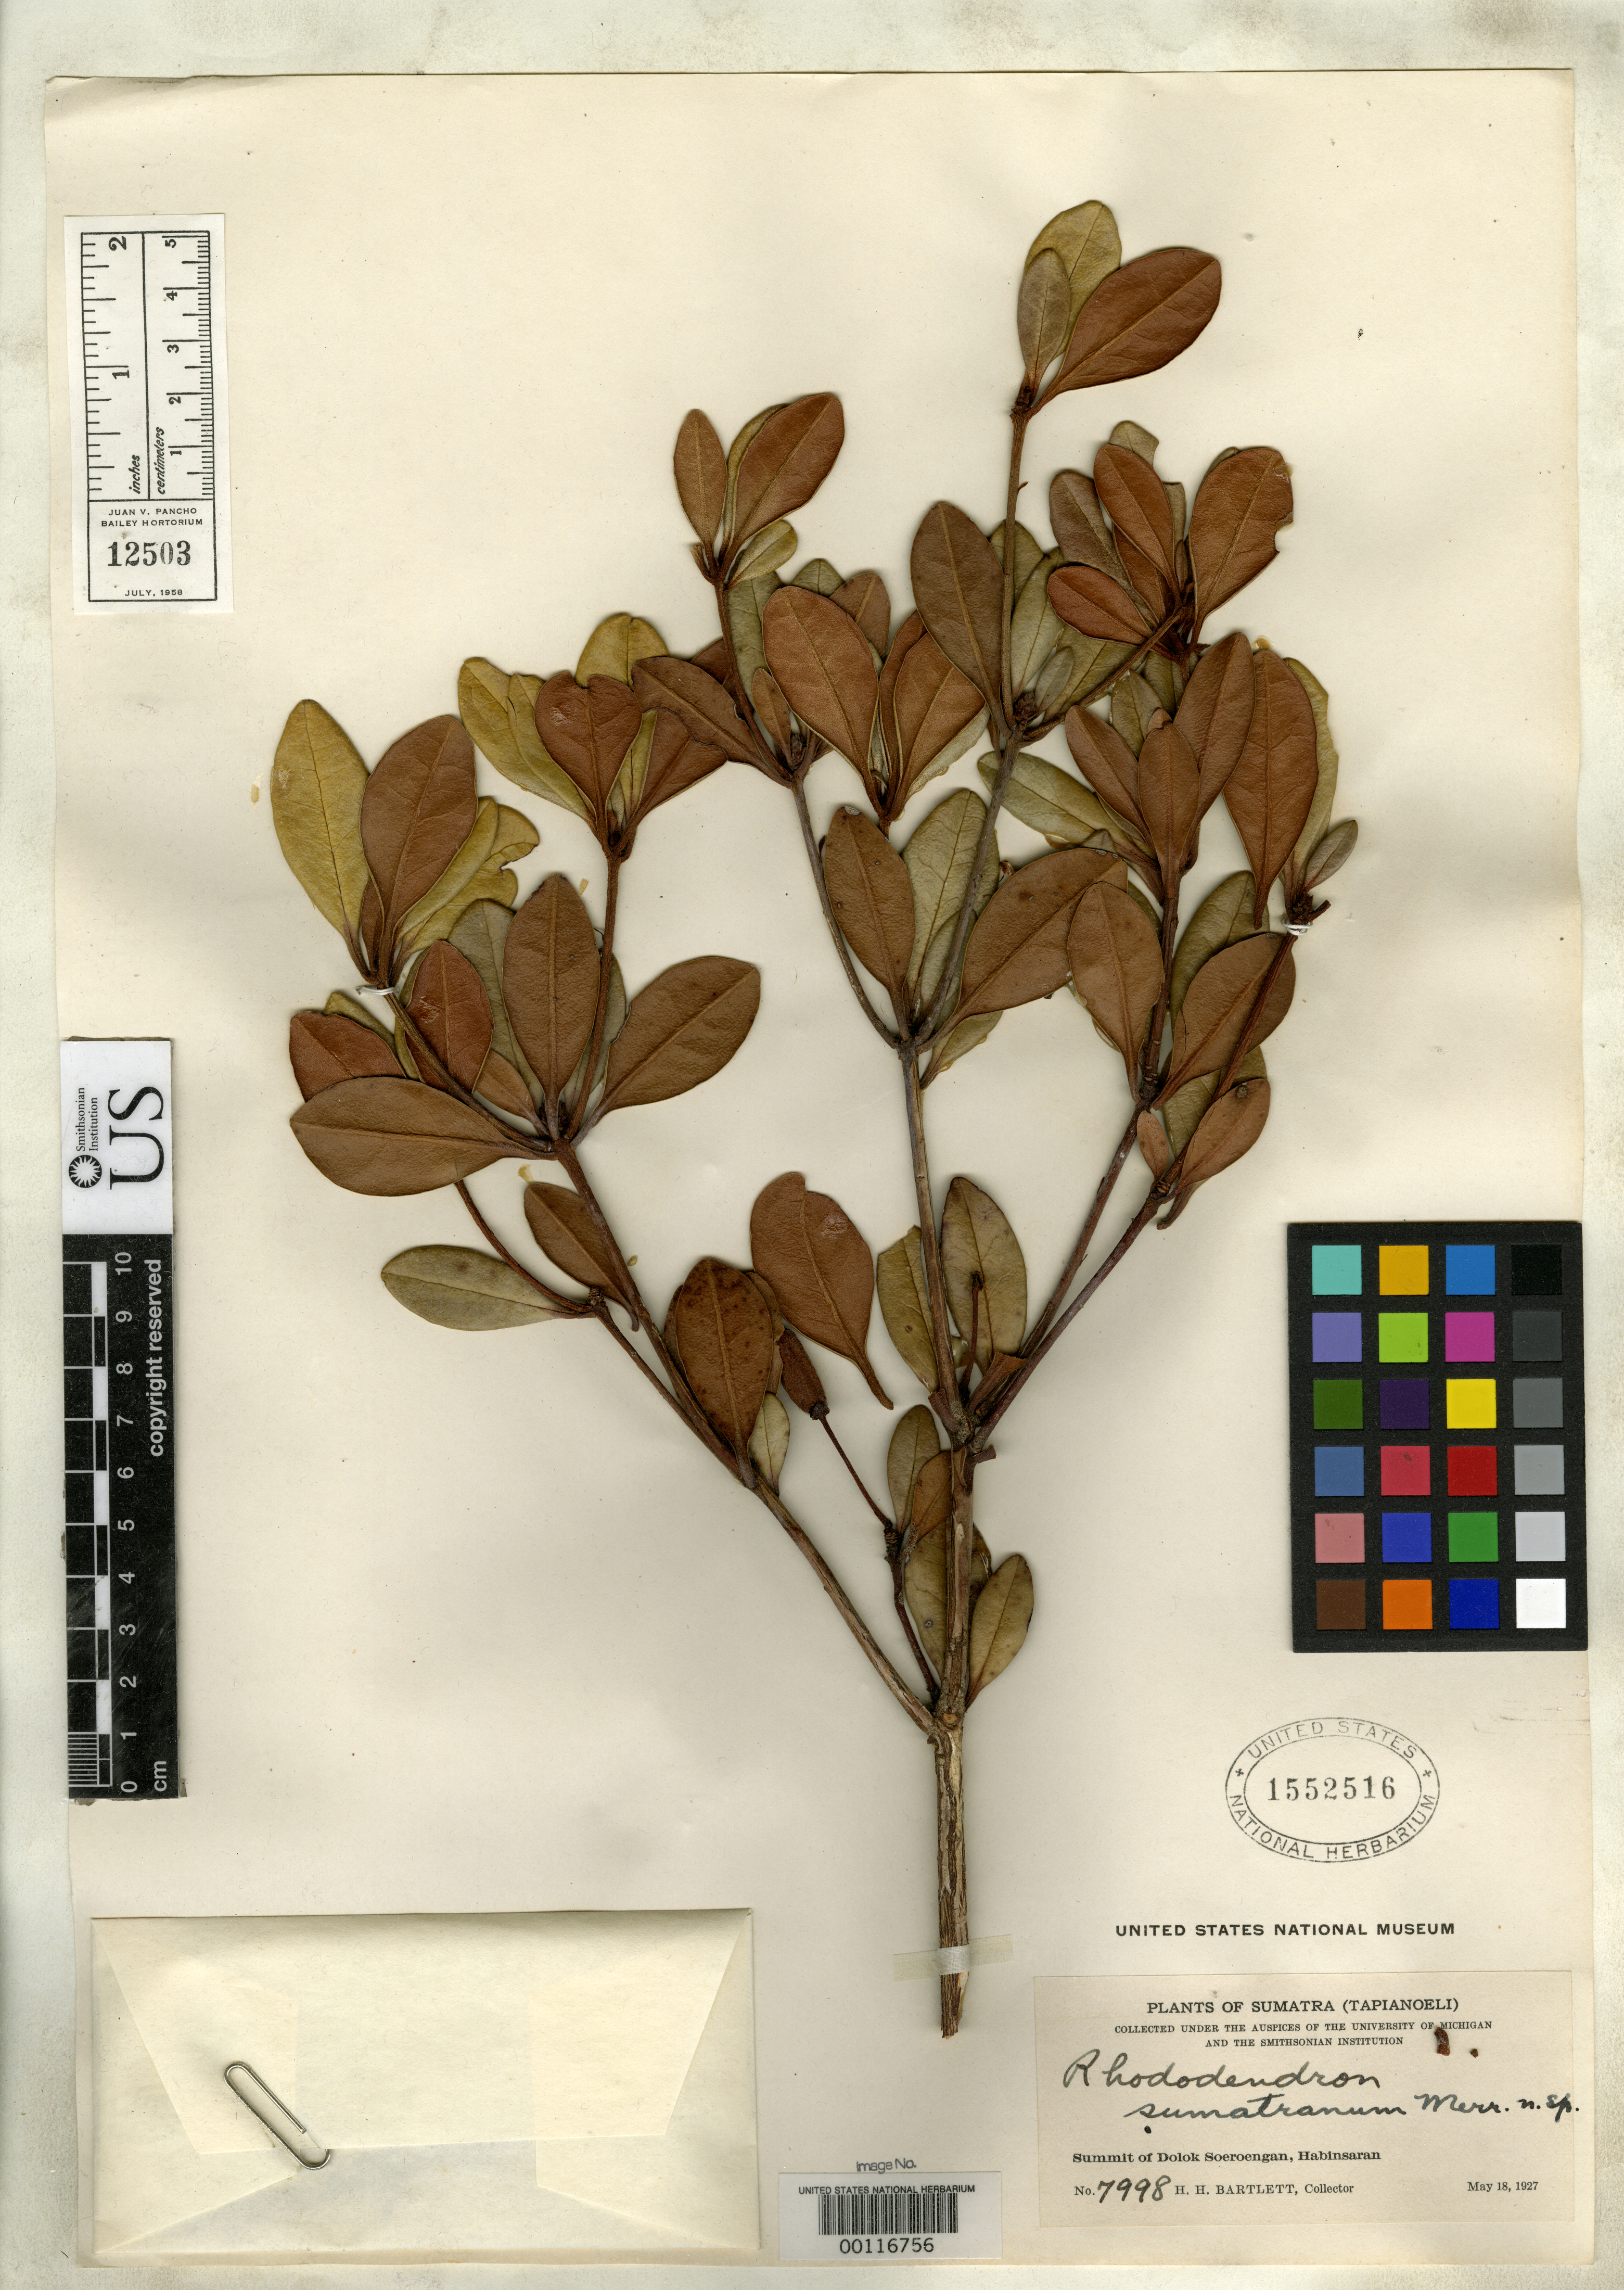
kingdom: Plantae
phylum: Tracheophyta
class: Magnoliopsida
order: Ericales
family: Ericaceae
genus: Rhododendron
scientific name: Rhododendron sumatranum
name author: Merr.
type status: Isotype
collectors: H. H. Bartlett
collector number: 7998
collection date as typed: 18 May 1927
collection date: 1927-05-18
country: Indonesia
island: Sumatra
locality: Summit of Dolok Soeroengan, Habinsaran.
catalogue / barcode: US 1552516